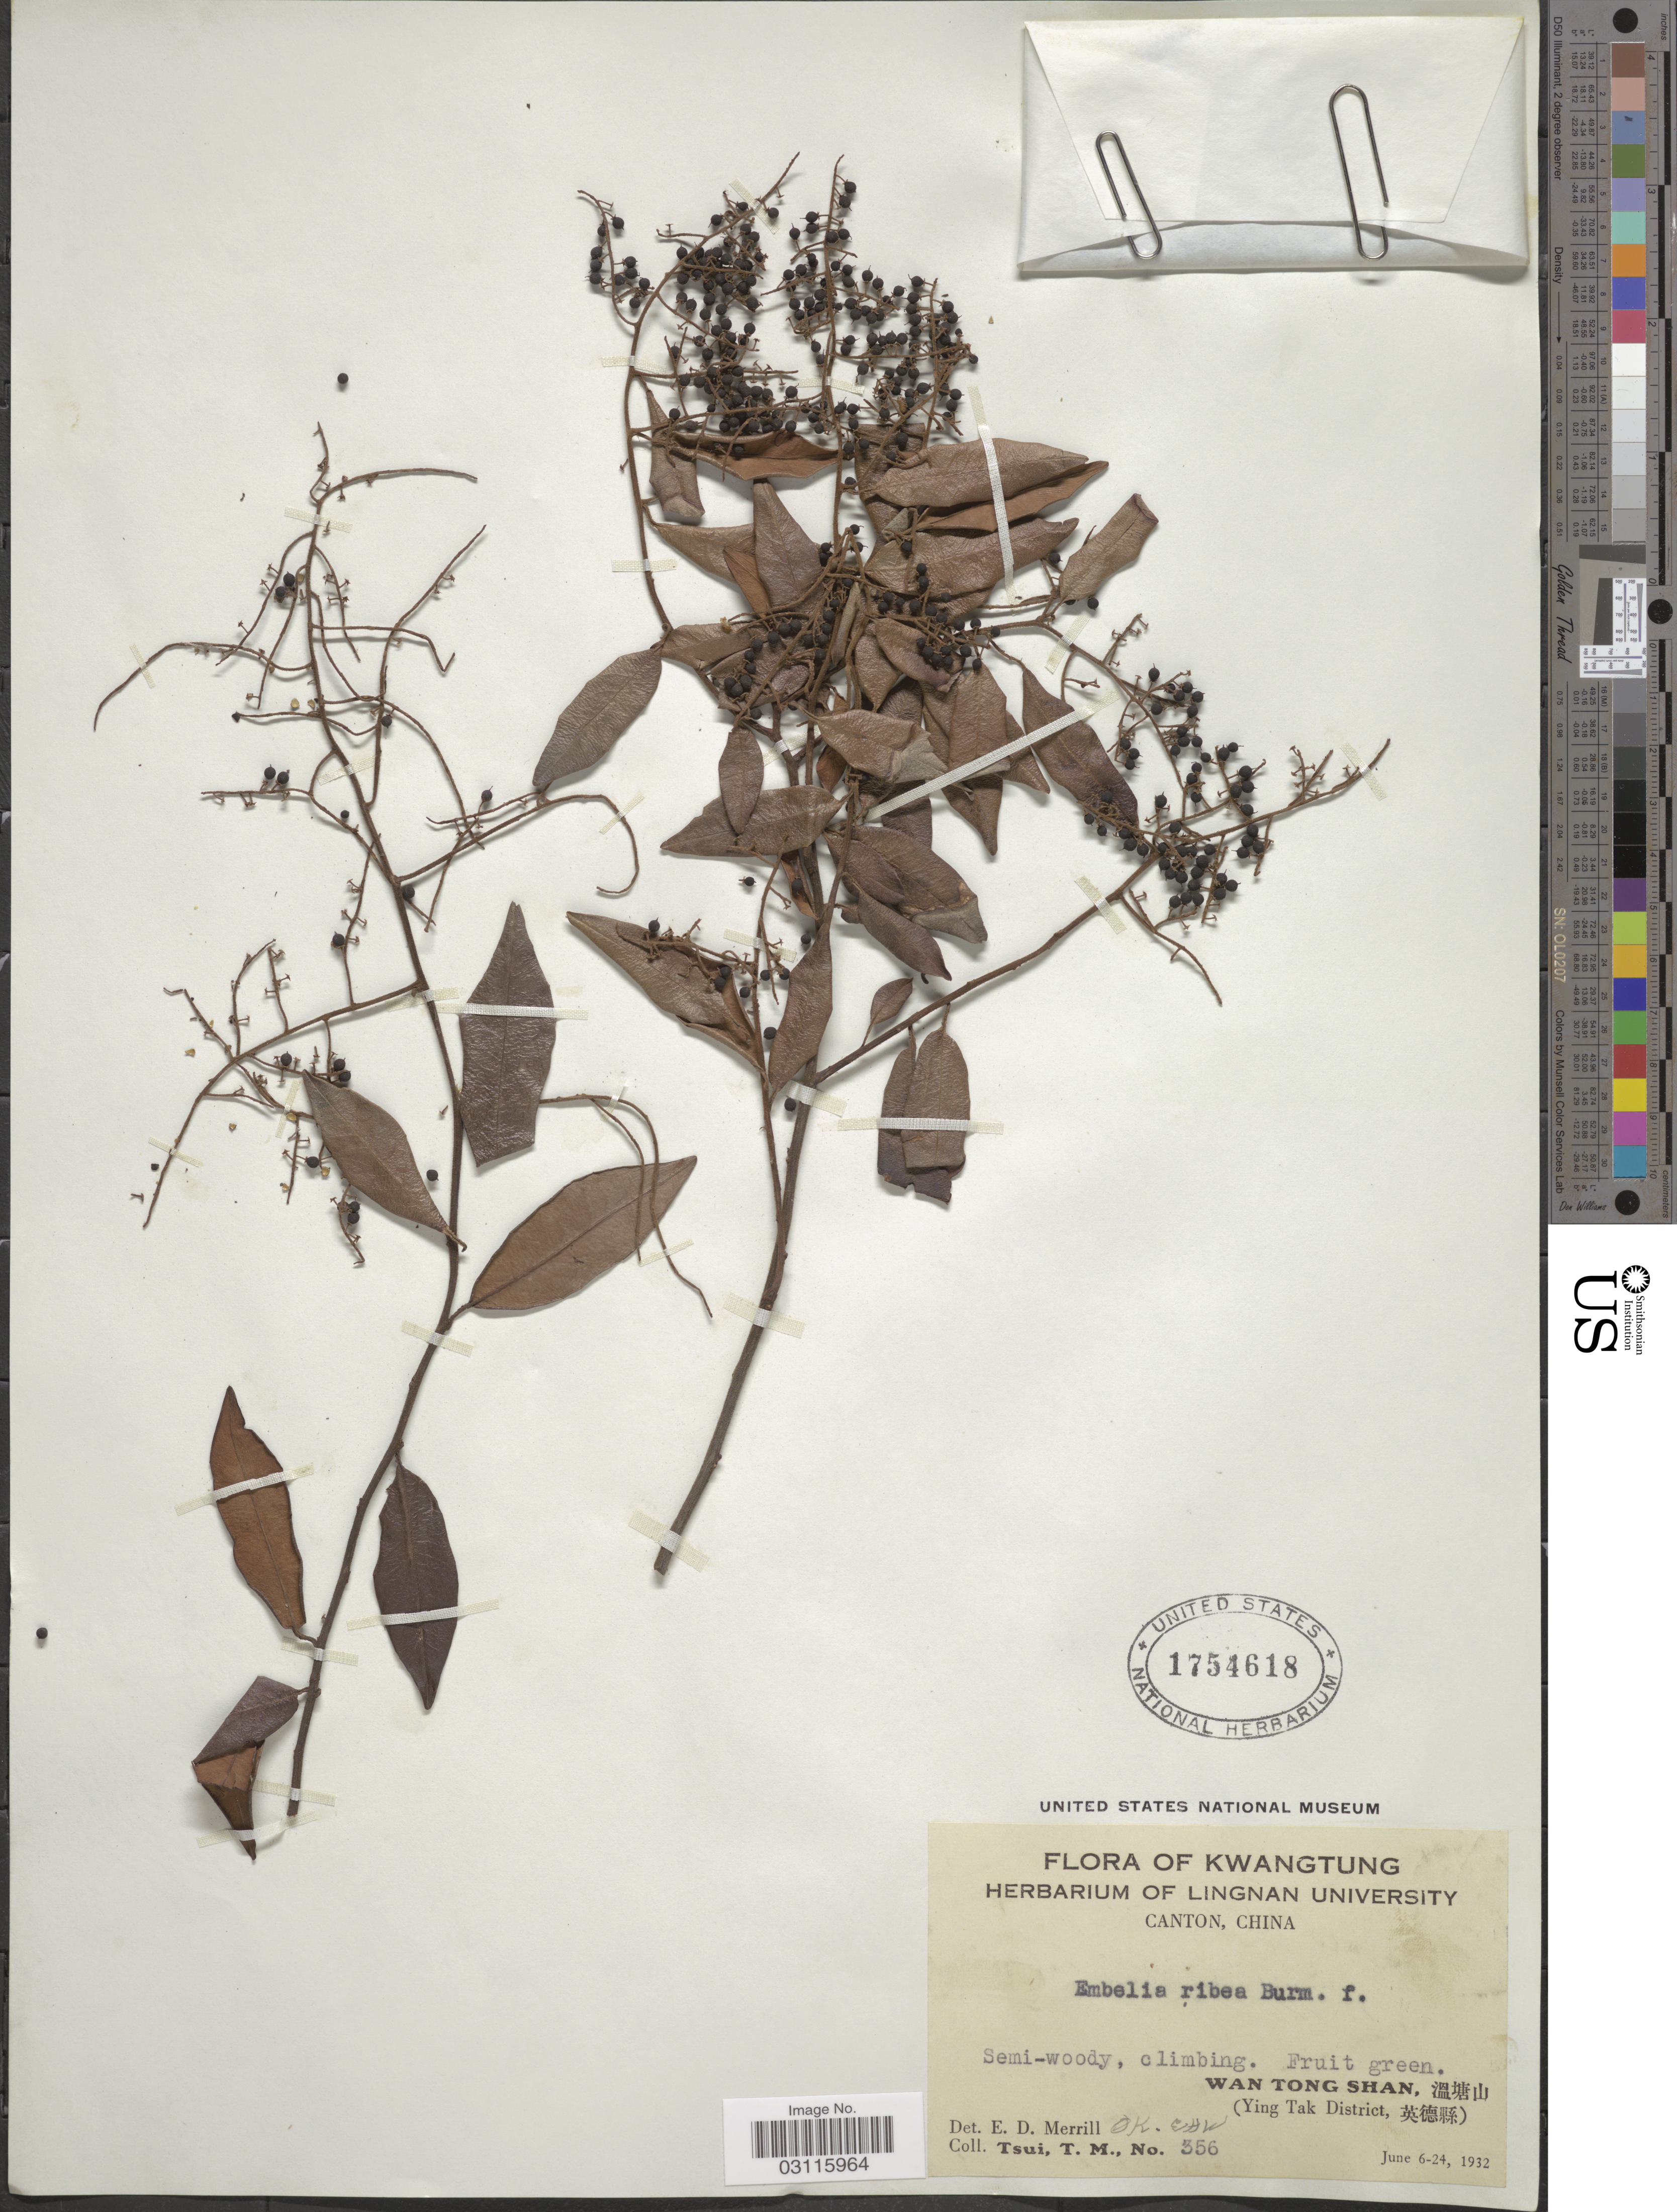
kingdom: Plantae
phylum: Tracheophyta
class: Magnoliopsida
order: Ericales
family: Primulaceae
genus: Embelia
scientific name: Embelia ribes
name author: Burm. f.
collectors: T. Tsui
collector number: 356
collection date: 1932-06-06/1932-06-24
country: China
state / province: Guangdong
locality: Kwangtung, Wan Tong Shan, X, (Ying Tak District, X).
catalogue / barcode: US 1754618